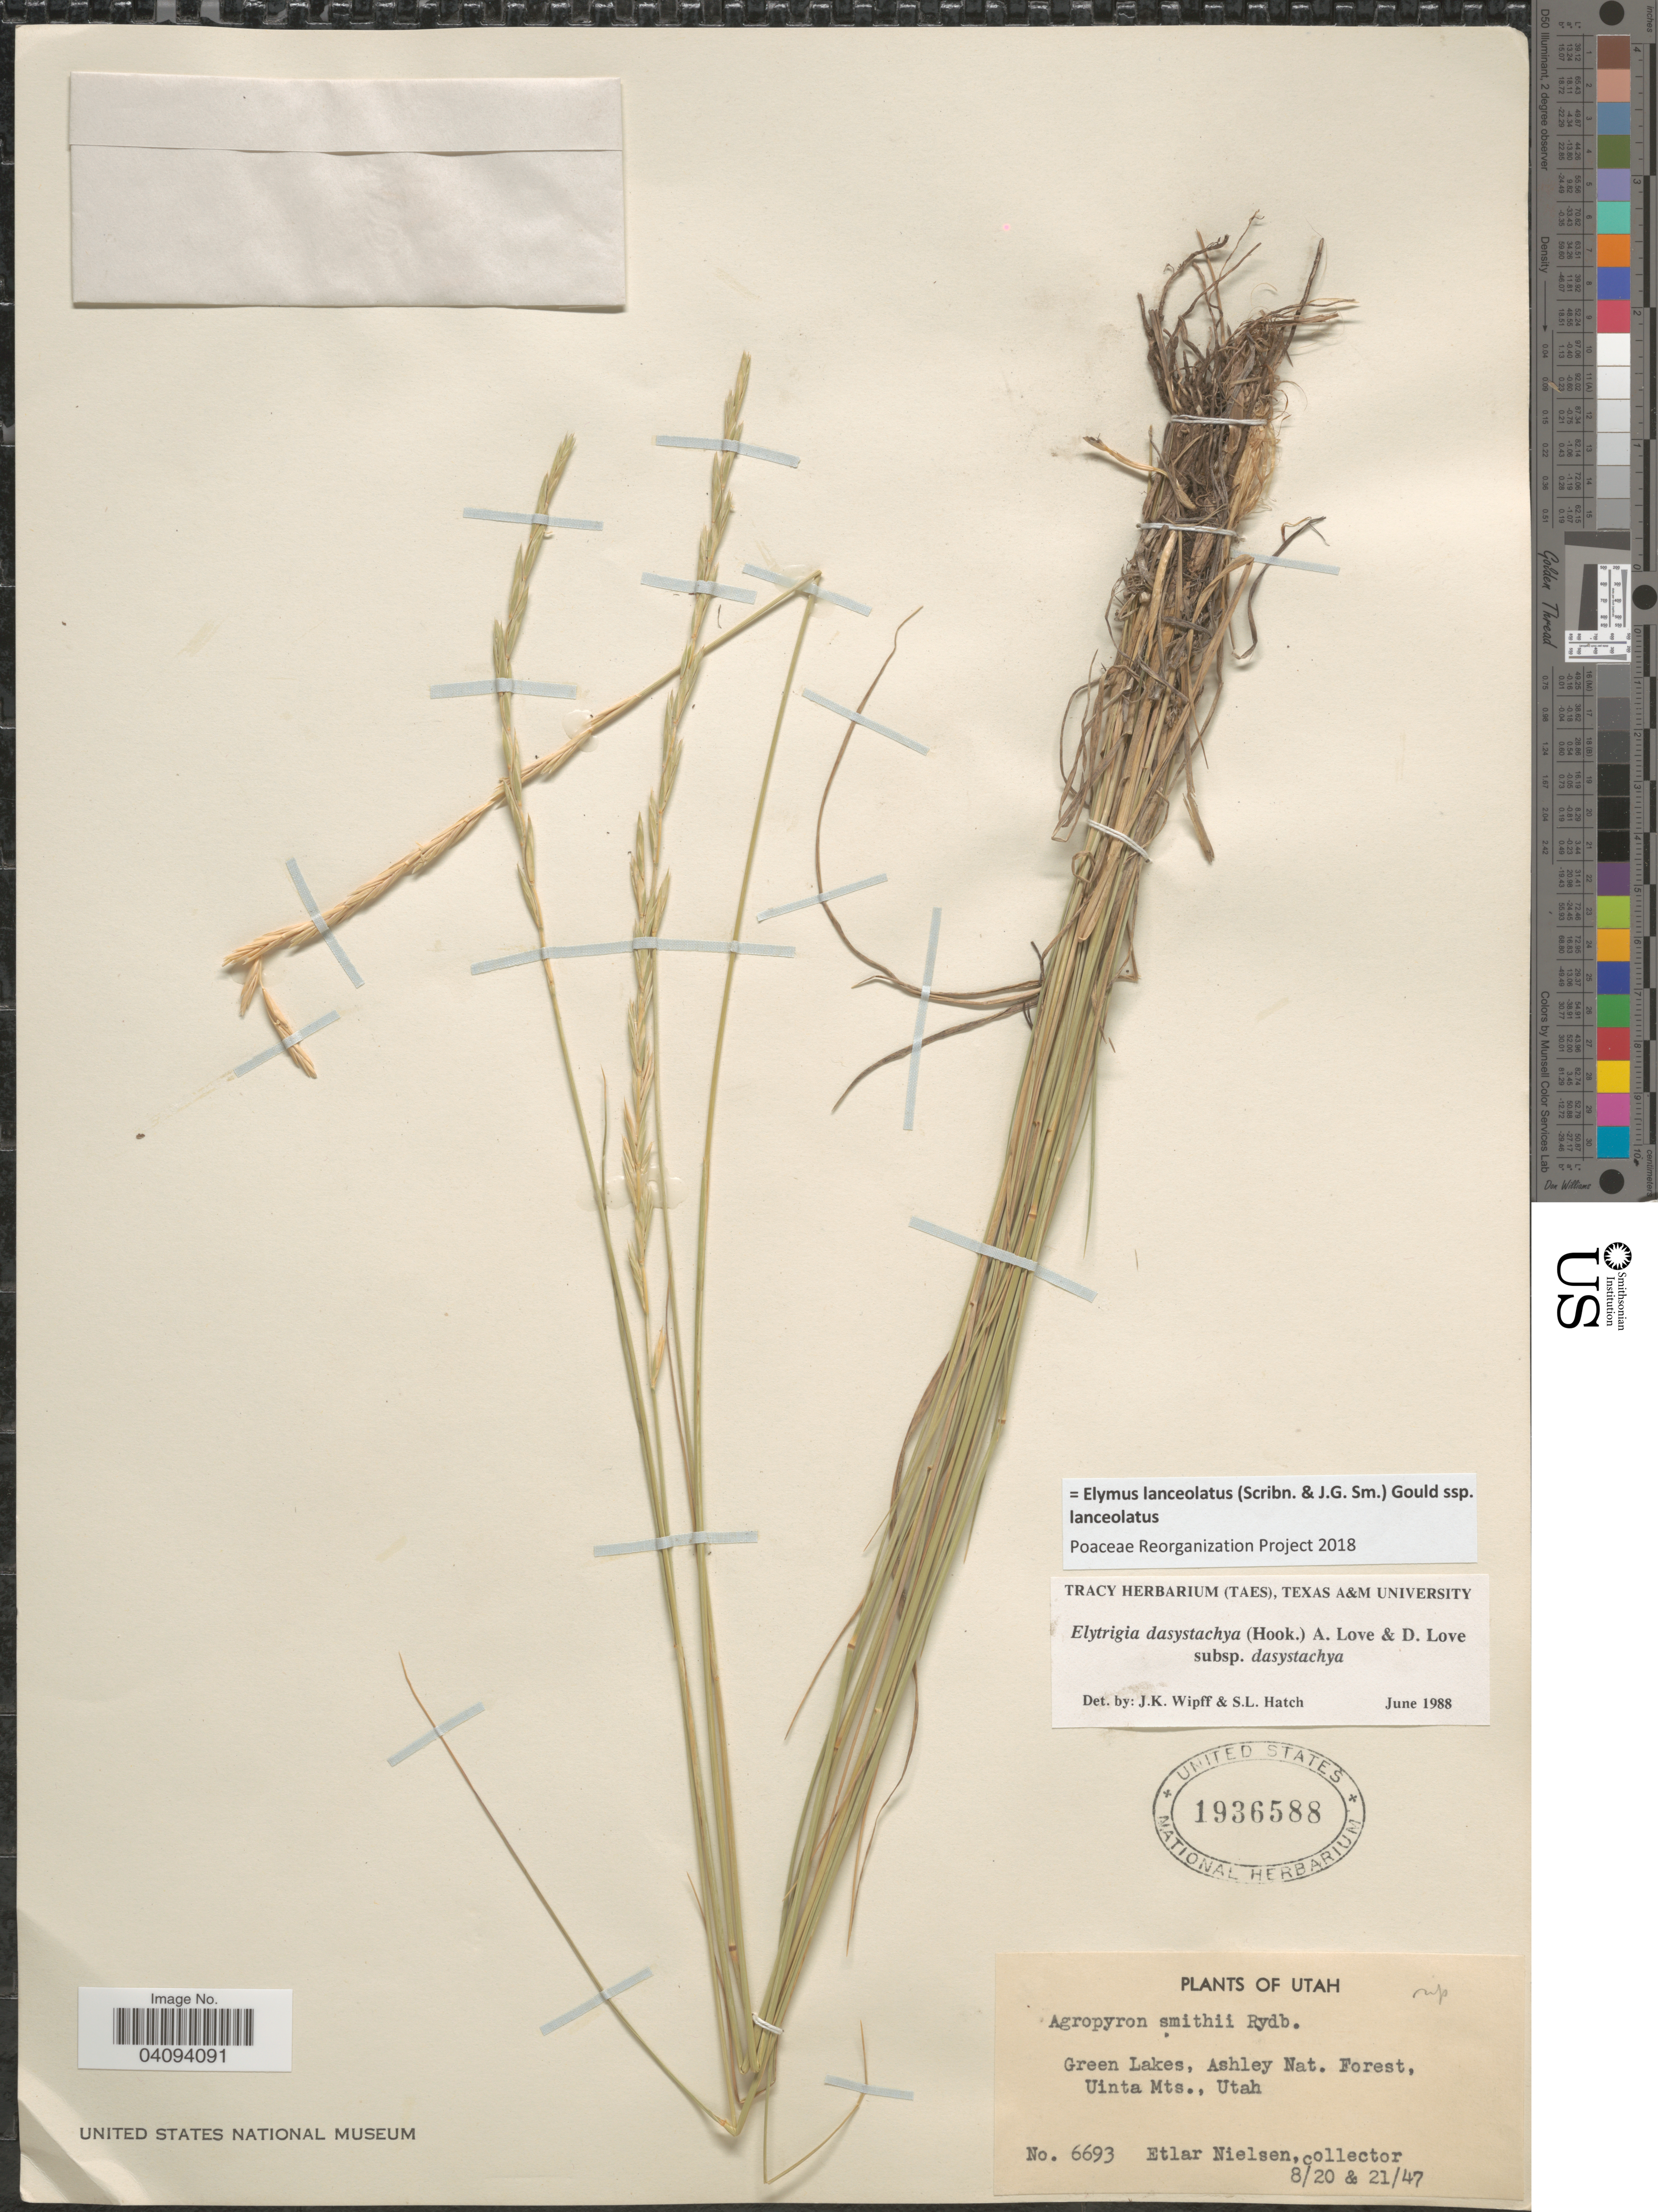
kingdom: Plantae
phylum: Tracheophyta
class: Liliopsida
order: Poales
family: Poaceae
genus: Elymus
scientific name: Elymus lanceolatus subsp. lanceolatus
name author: (Scribn. & J.G. Sm.) Gould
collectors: E. Nielsen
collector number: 6693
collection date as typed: Transcribed d/m/y: 20/8/47 to 21/8/47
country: United States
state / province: Utah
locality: Green Lakes, Ashley Nat. Forest, Uinta Mts.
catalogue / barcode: US 1936588